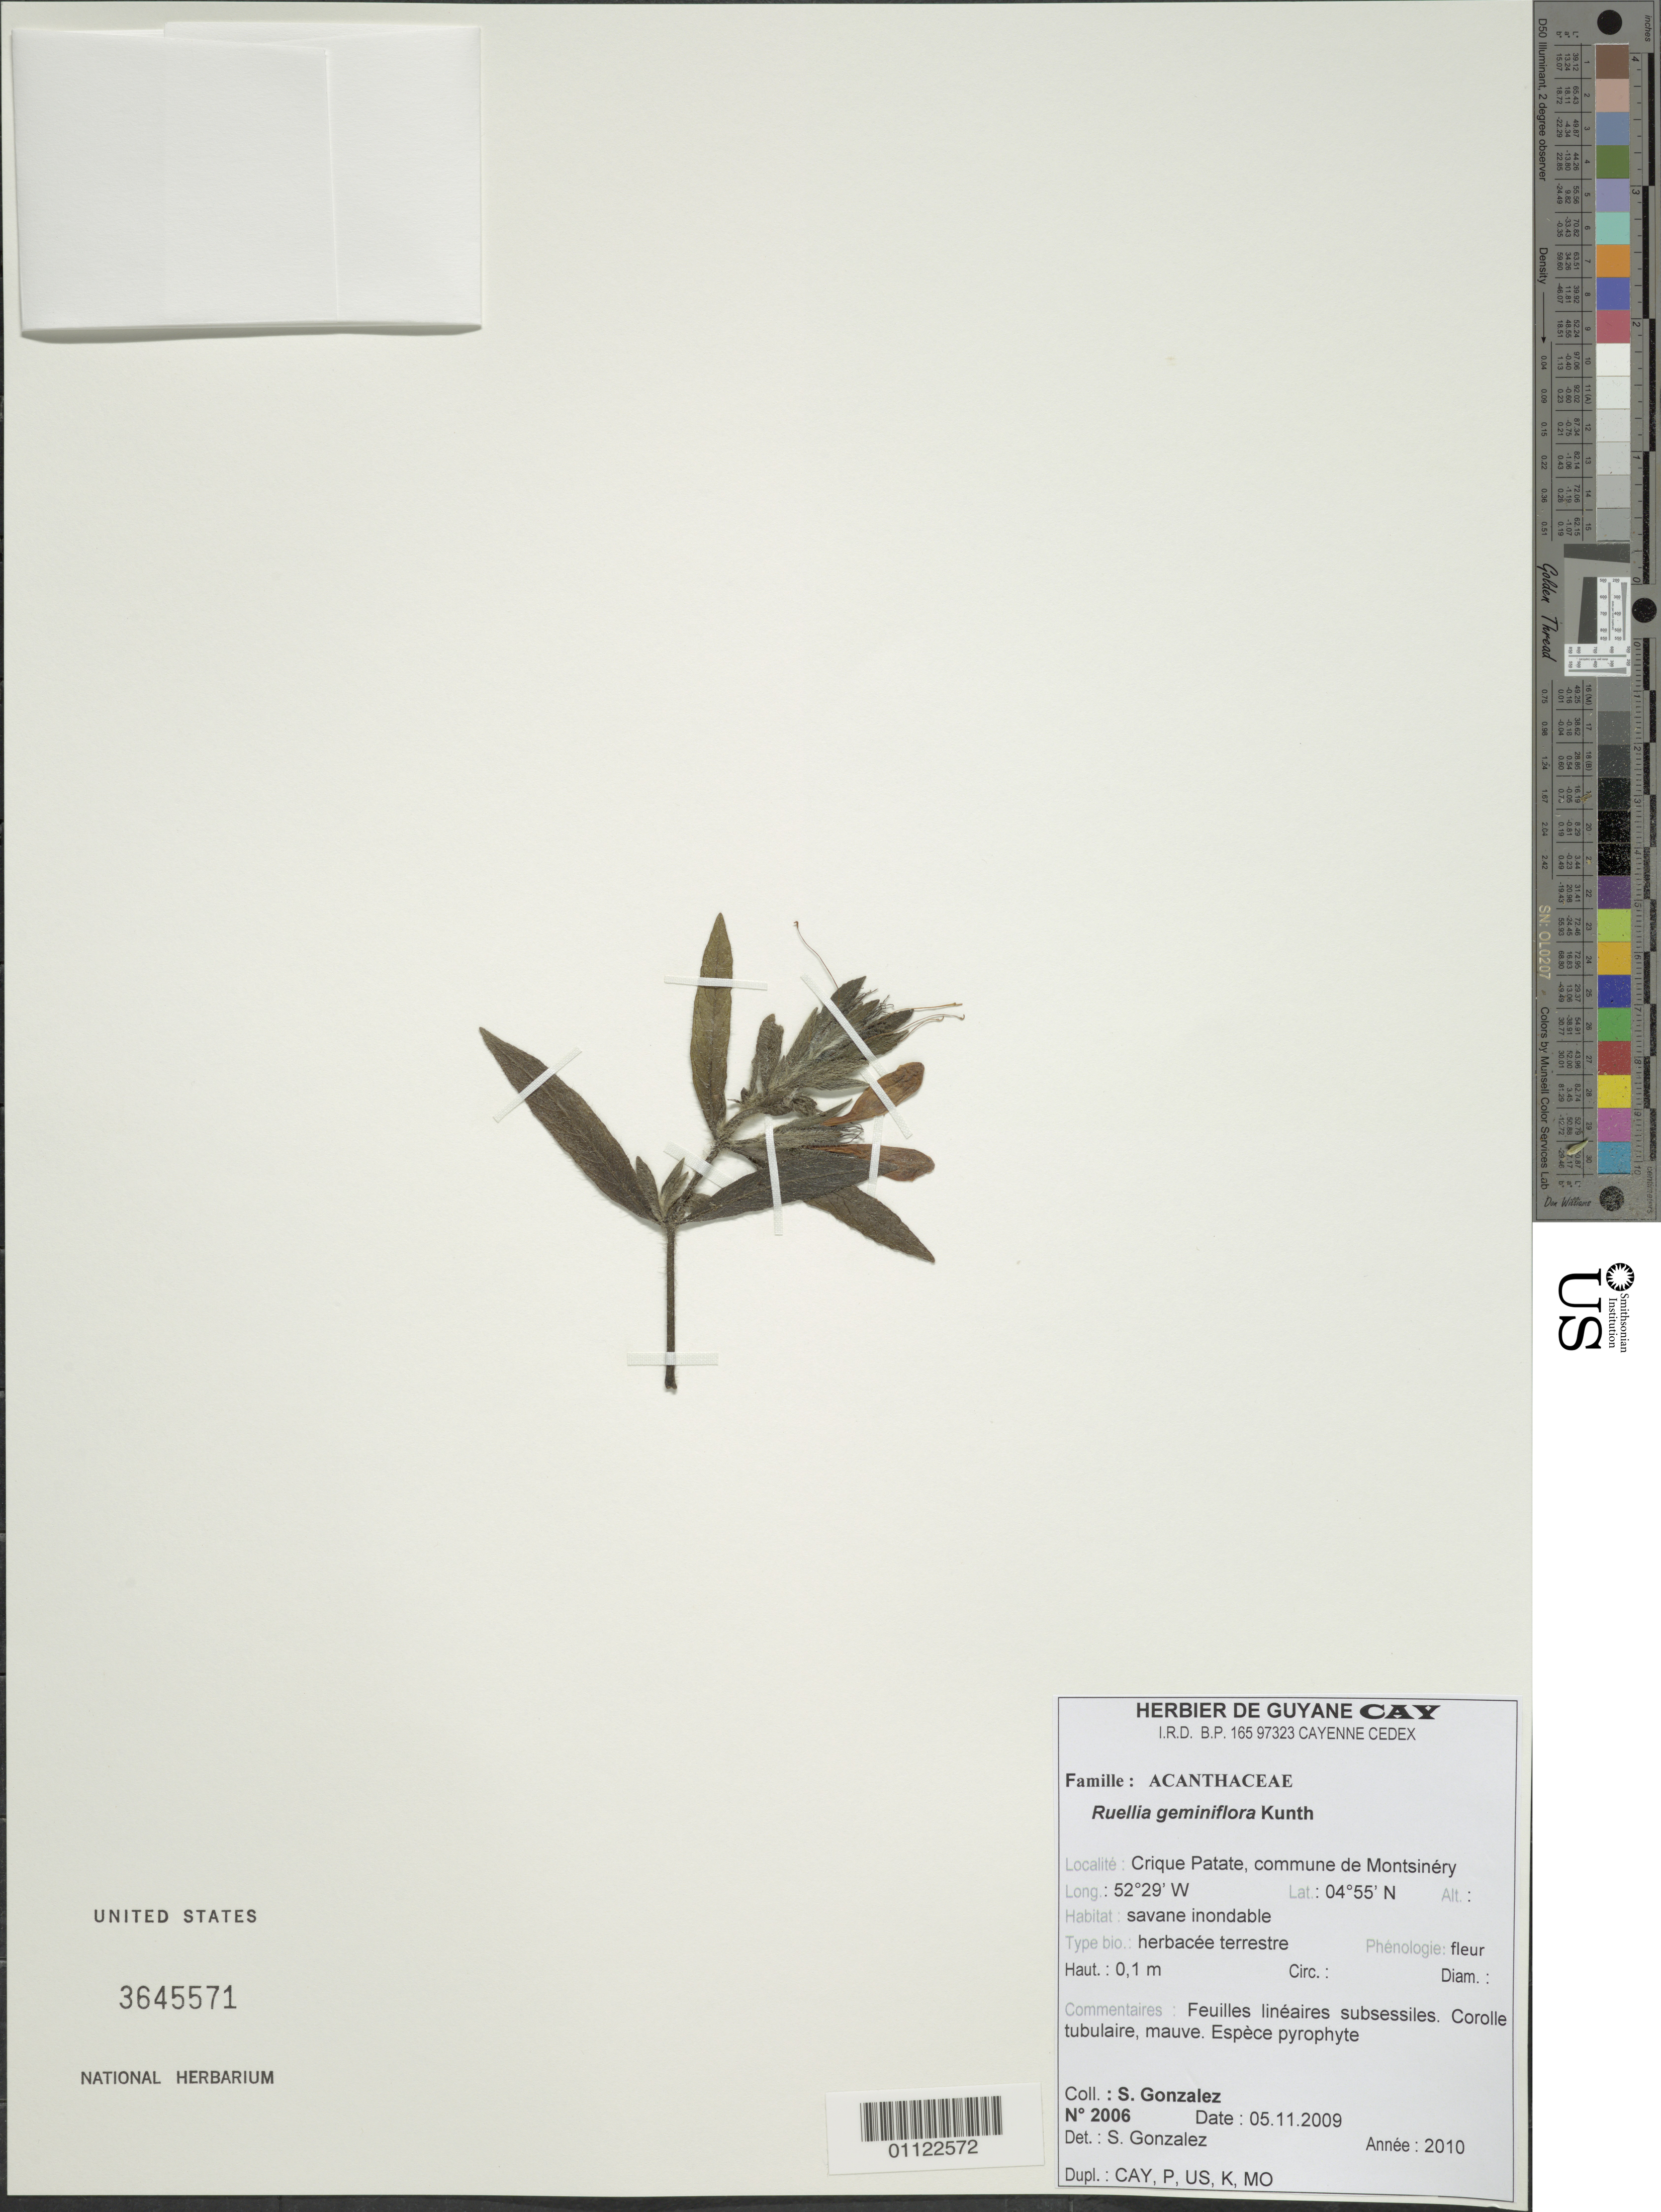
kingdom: Plantae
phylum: Tracheophyta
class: Magnoliopsida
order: Lamiales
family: Acanthaceae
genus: Ruellia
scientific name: Ruellia geminiflora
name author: Kunth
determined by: Gonzalez, Sophie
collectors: S. Gonzalez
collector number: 2006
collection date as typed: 5-Nov-09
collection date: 2009-11-05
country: French Guiana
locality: Crique Patate, commune de Montsinéry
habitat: savane inondable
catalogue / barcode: US 3645571